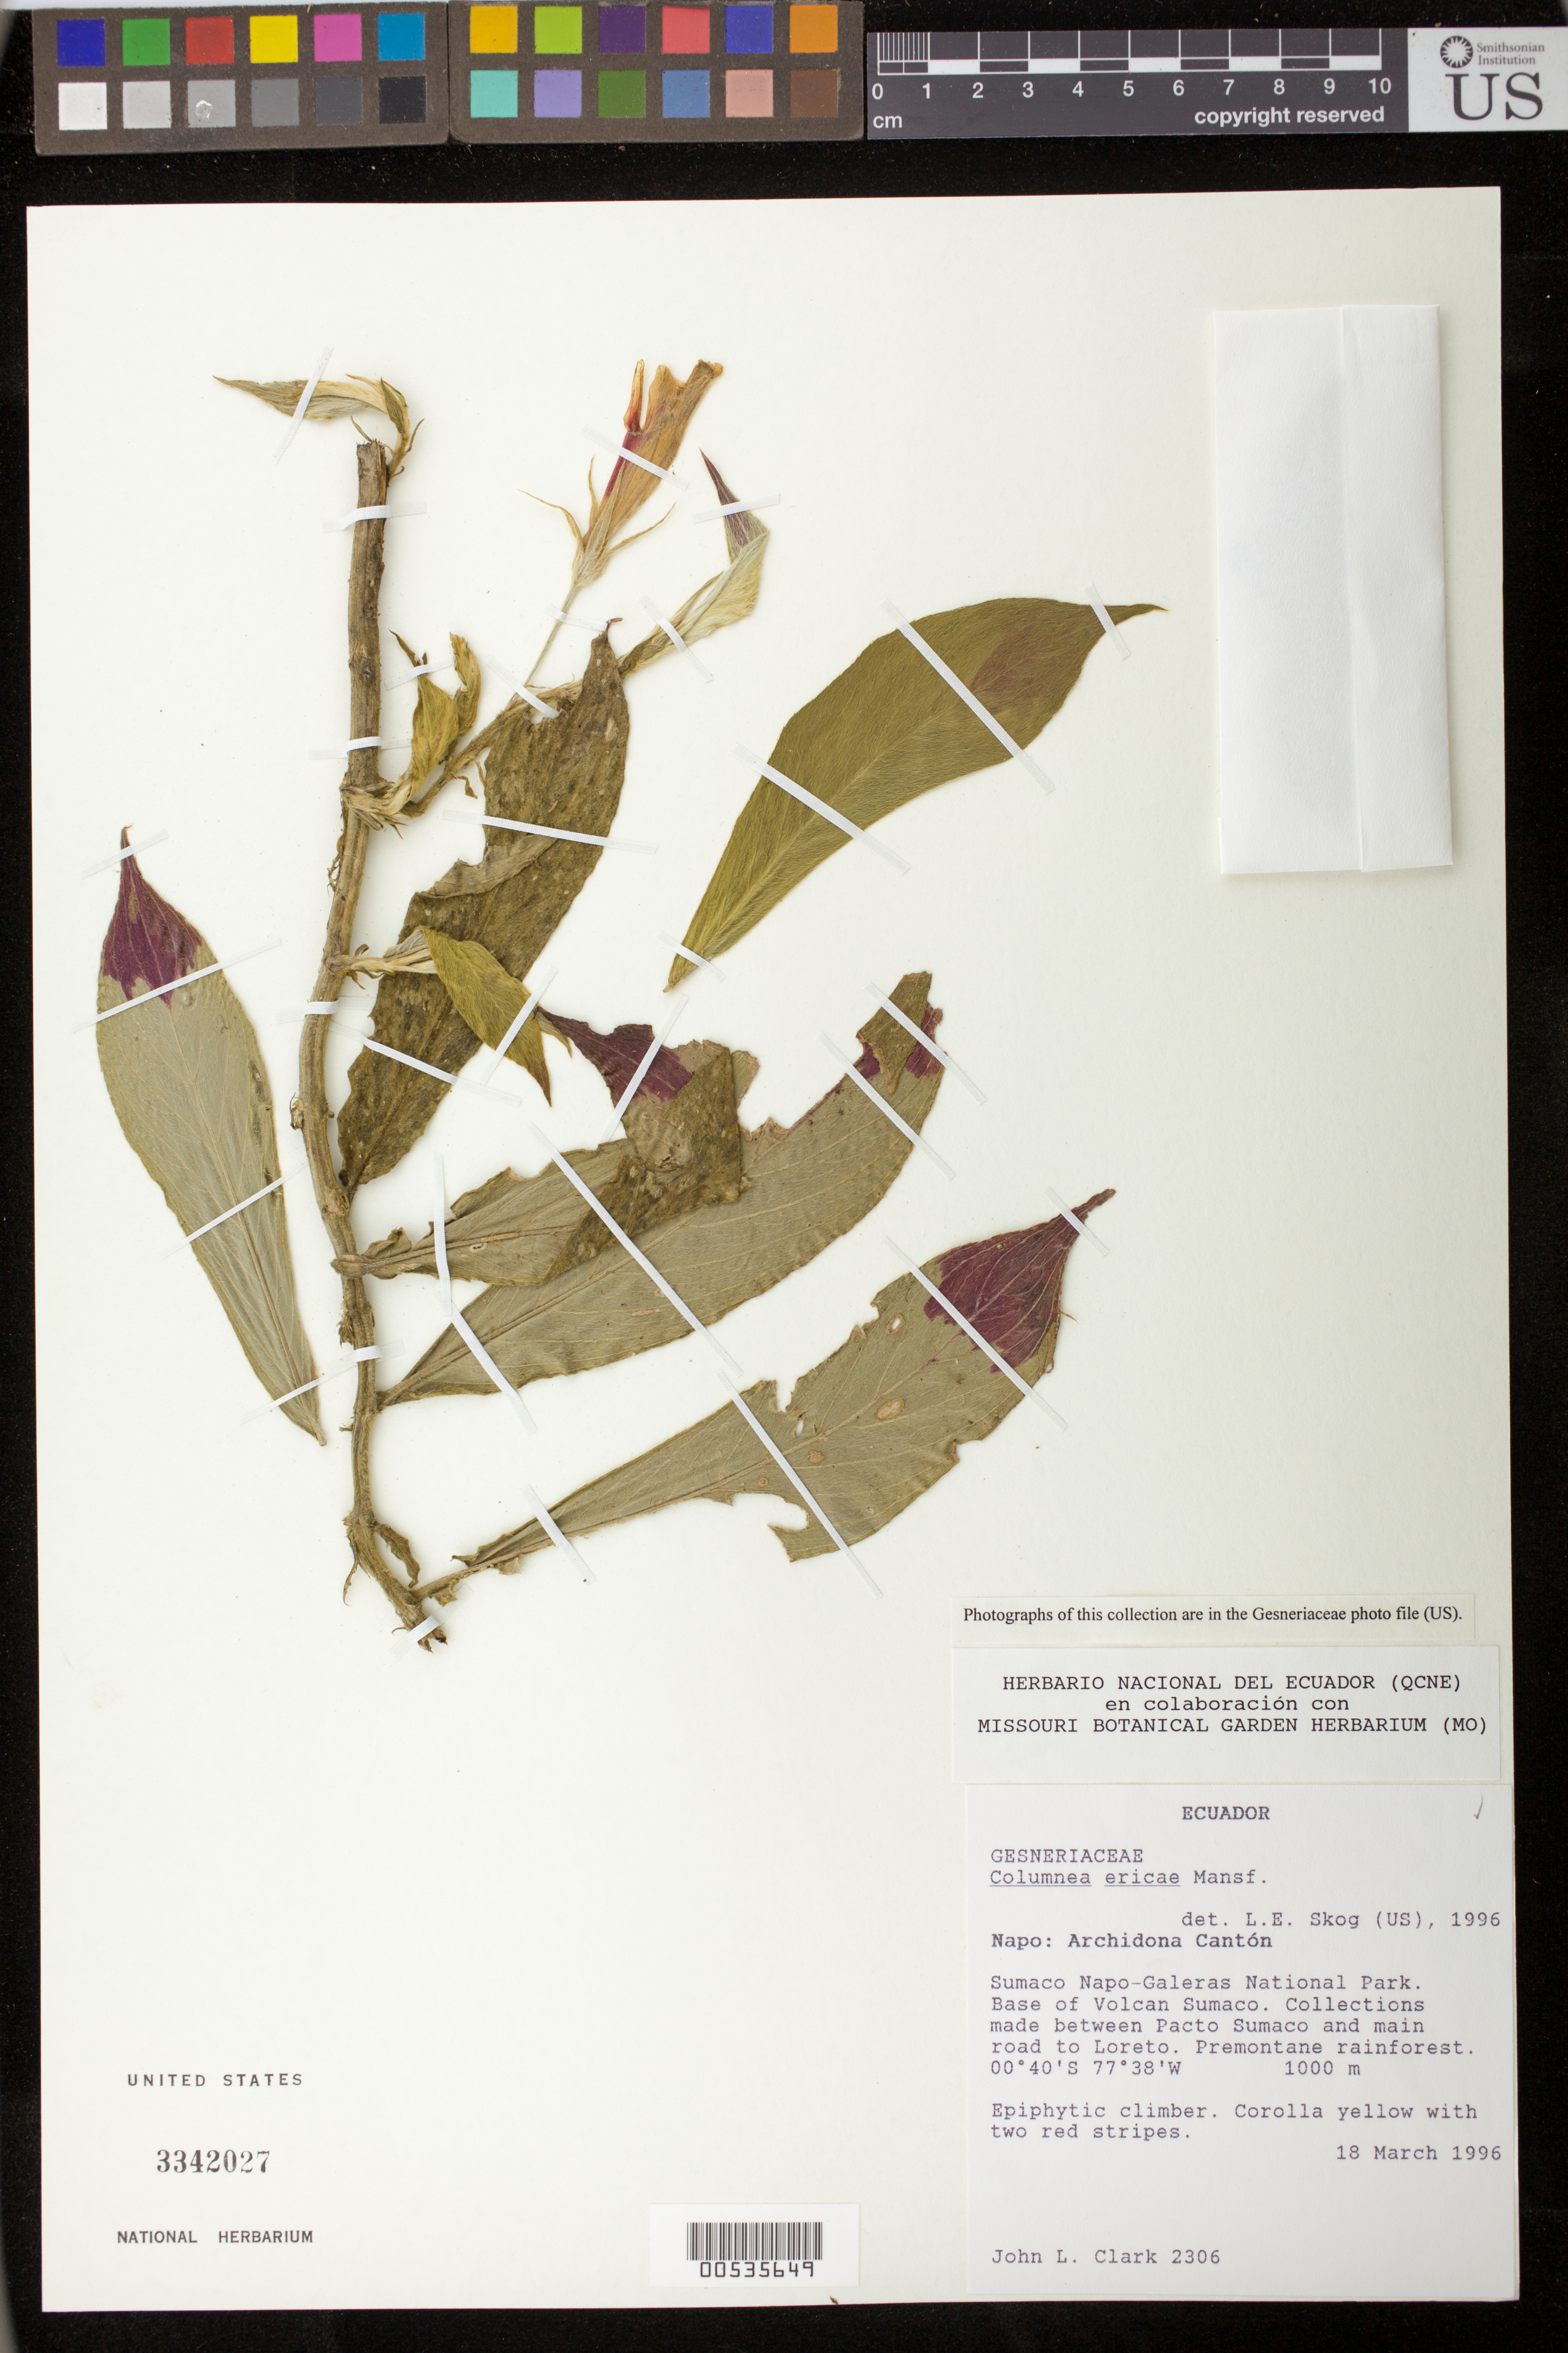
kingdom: Plantae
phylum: Tracheophyta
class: Magnoliopsida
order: Lamiales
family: Gesneriaceae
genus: Columnea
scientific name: Columnea ericae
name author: Mansf.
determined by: Skog, Laurence E.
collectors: J. L. Clark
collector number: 2306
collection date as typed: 18 Mar 1996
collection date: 1996-03-18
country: Ecuador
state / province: Napo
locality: Archidona Cantón. Sumaco Napo-Galeras National Park, base of Volcan Sumaco, between Pacto Sumaco and main road to Loreto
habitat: Premontane rainforest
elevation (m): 1000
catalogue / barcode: US 3342027